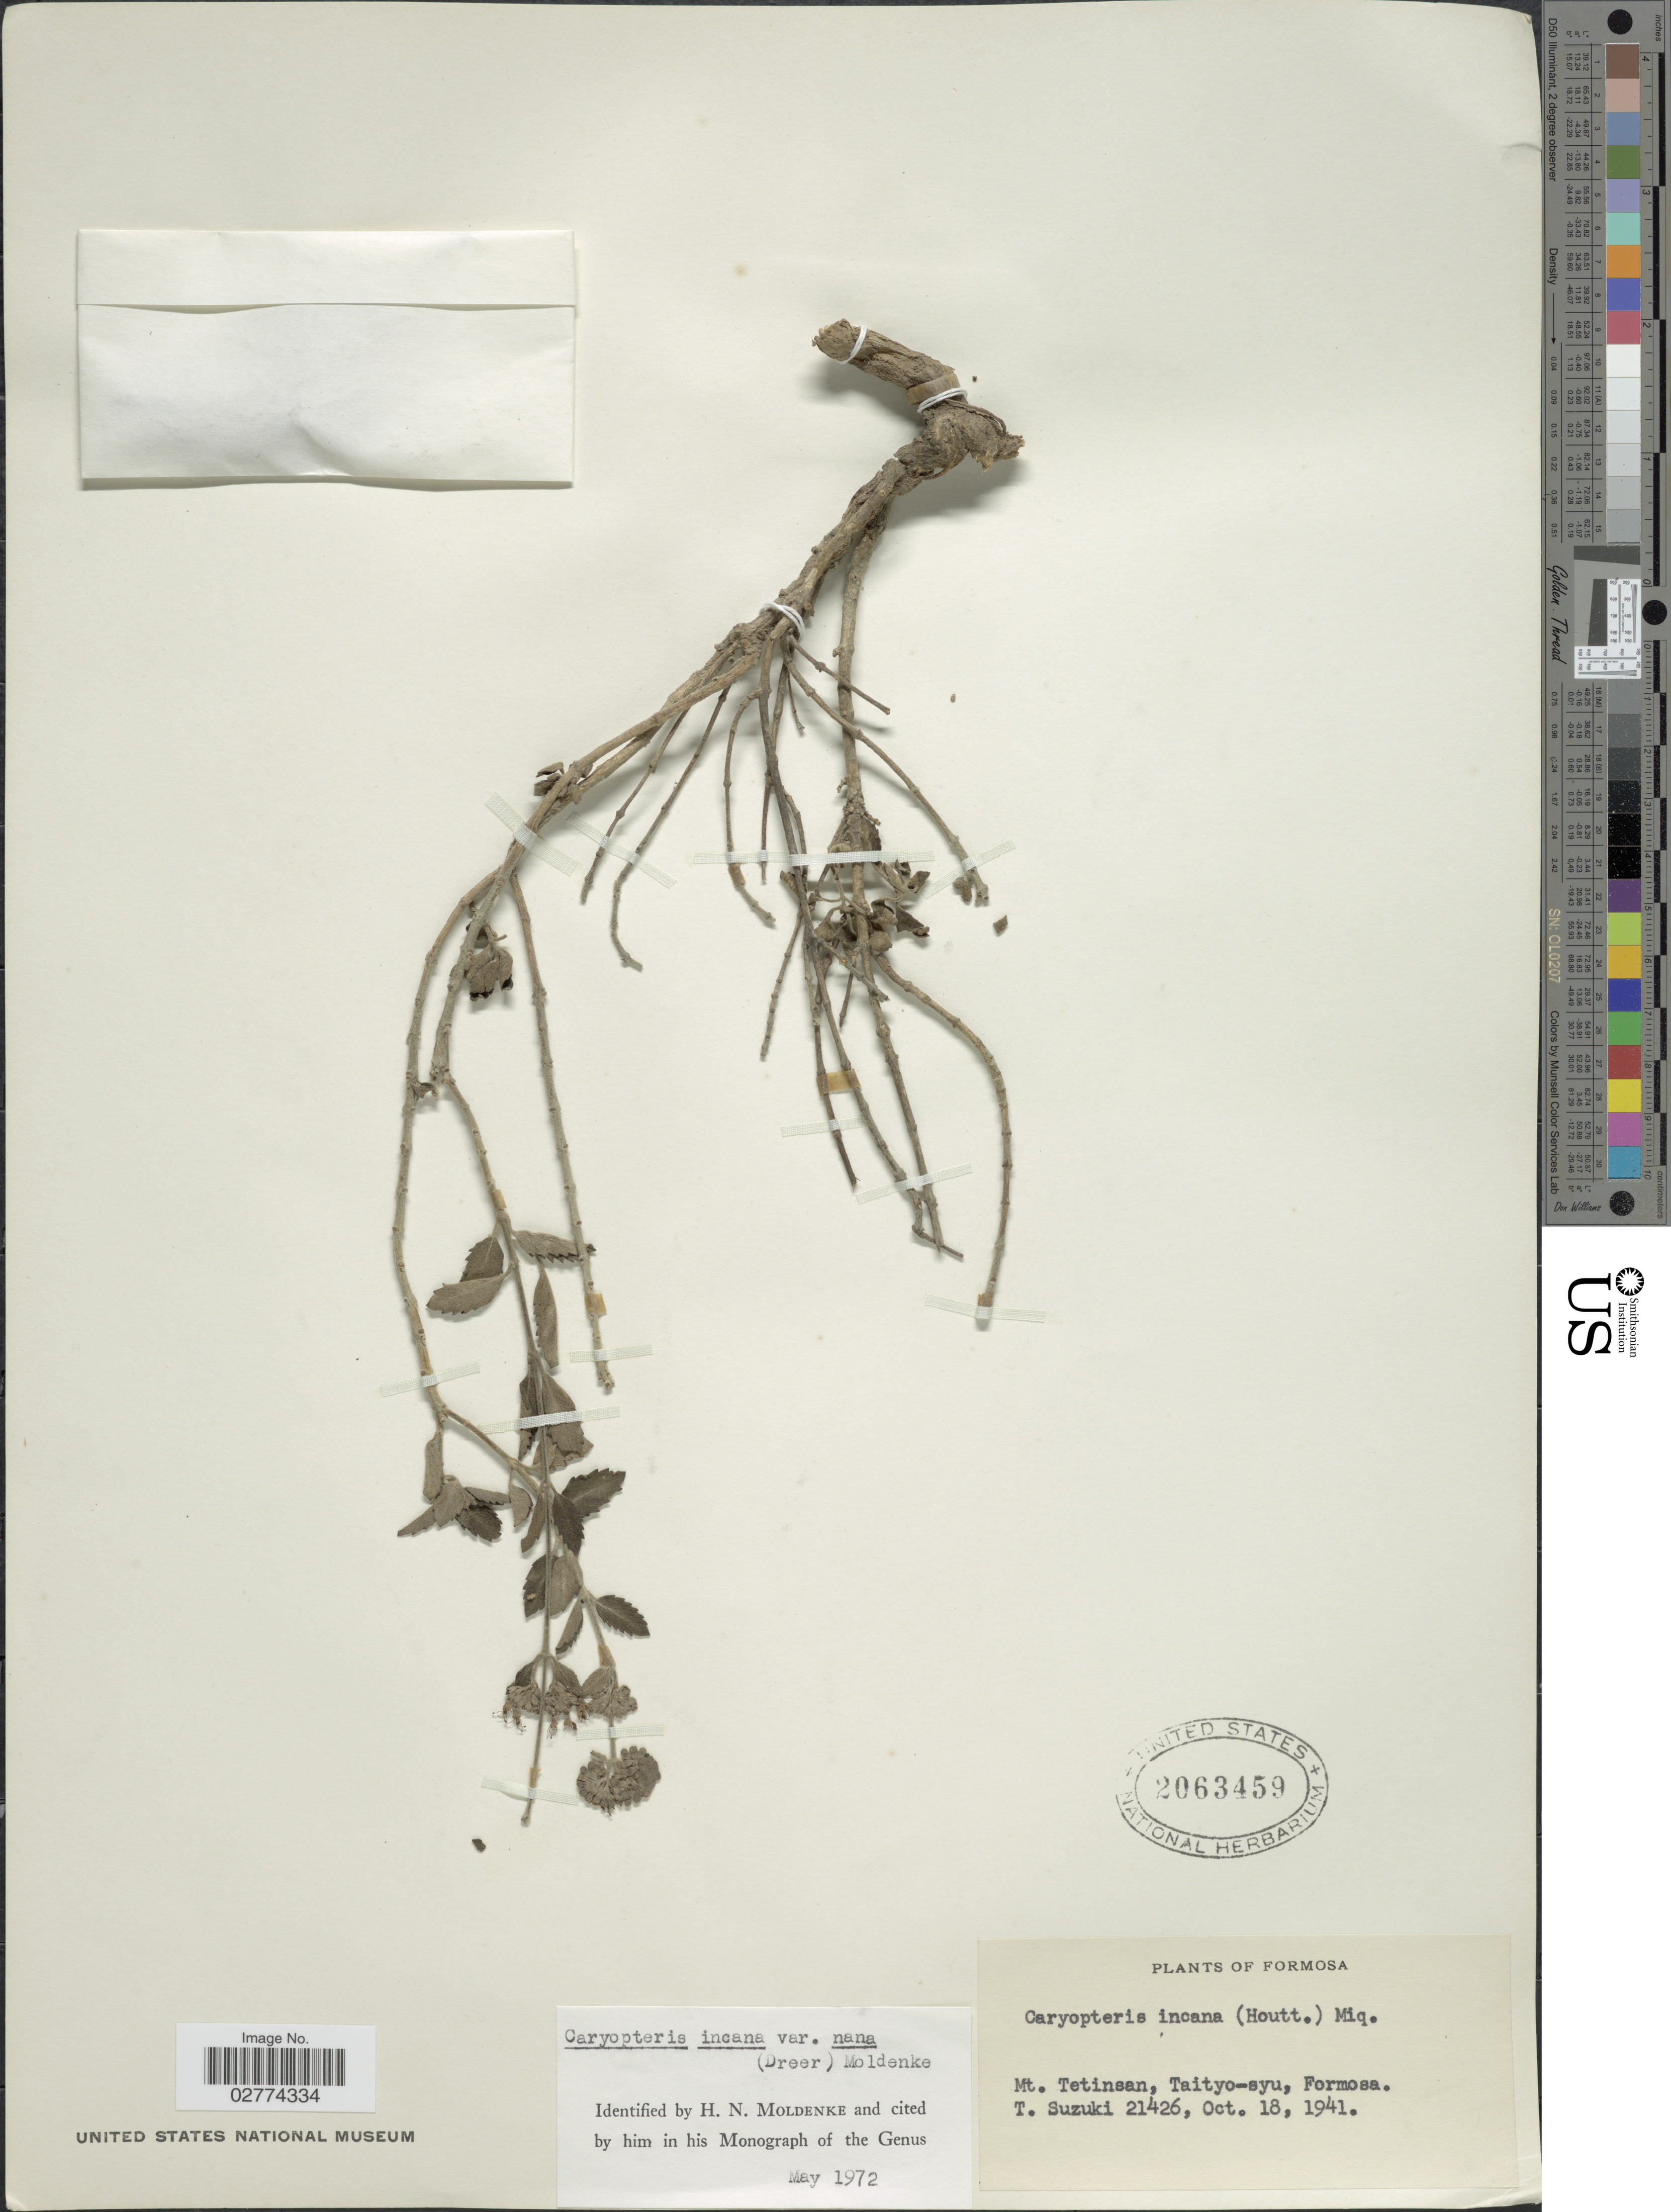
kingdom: Plantae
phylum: Tracheophyta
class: Magnoliopsida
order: Lamiales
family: Lamiaceae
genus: Caryopteris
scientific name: Caryopteris incana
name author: (Thunb. ex Houtt.) Miq.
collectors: T. Suzuki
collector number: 21426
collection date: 1941-10-18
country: Taiwan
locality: Mt. Tetinsan, Taityo-syu, Formosa.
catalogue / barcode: US 2063459